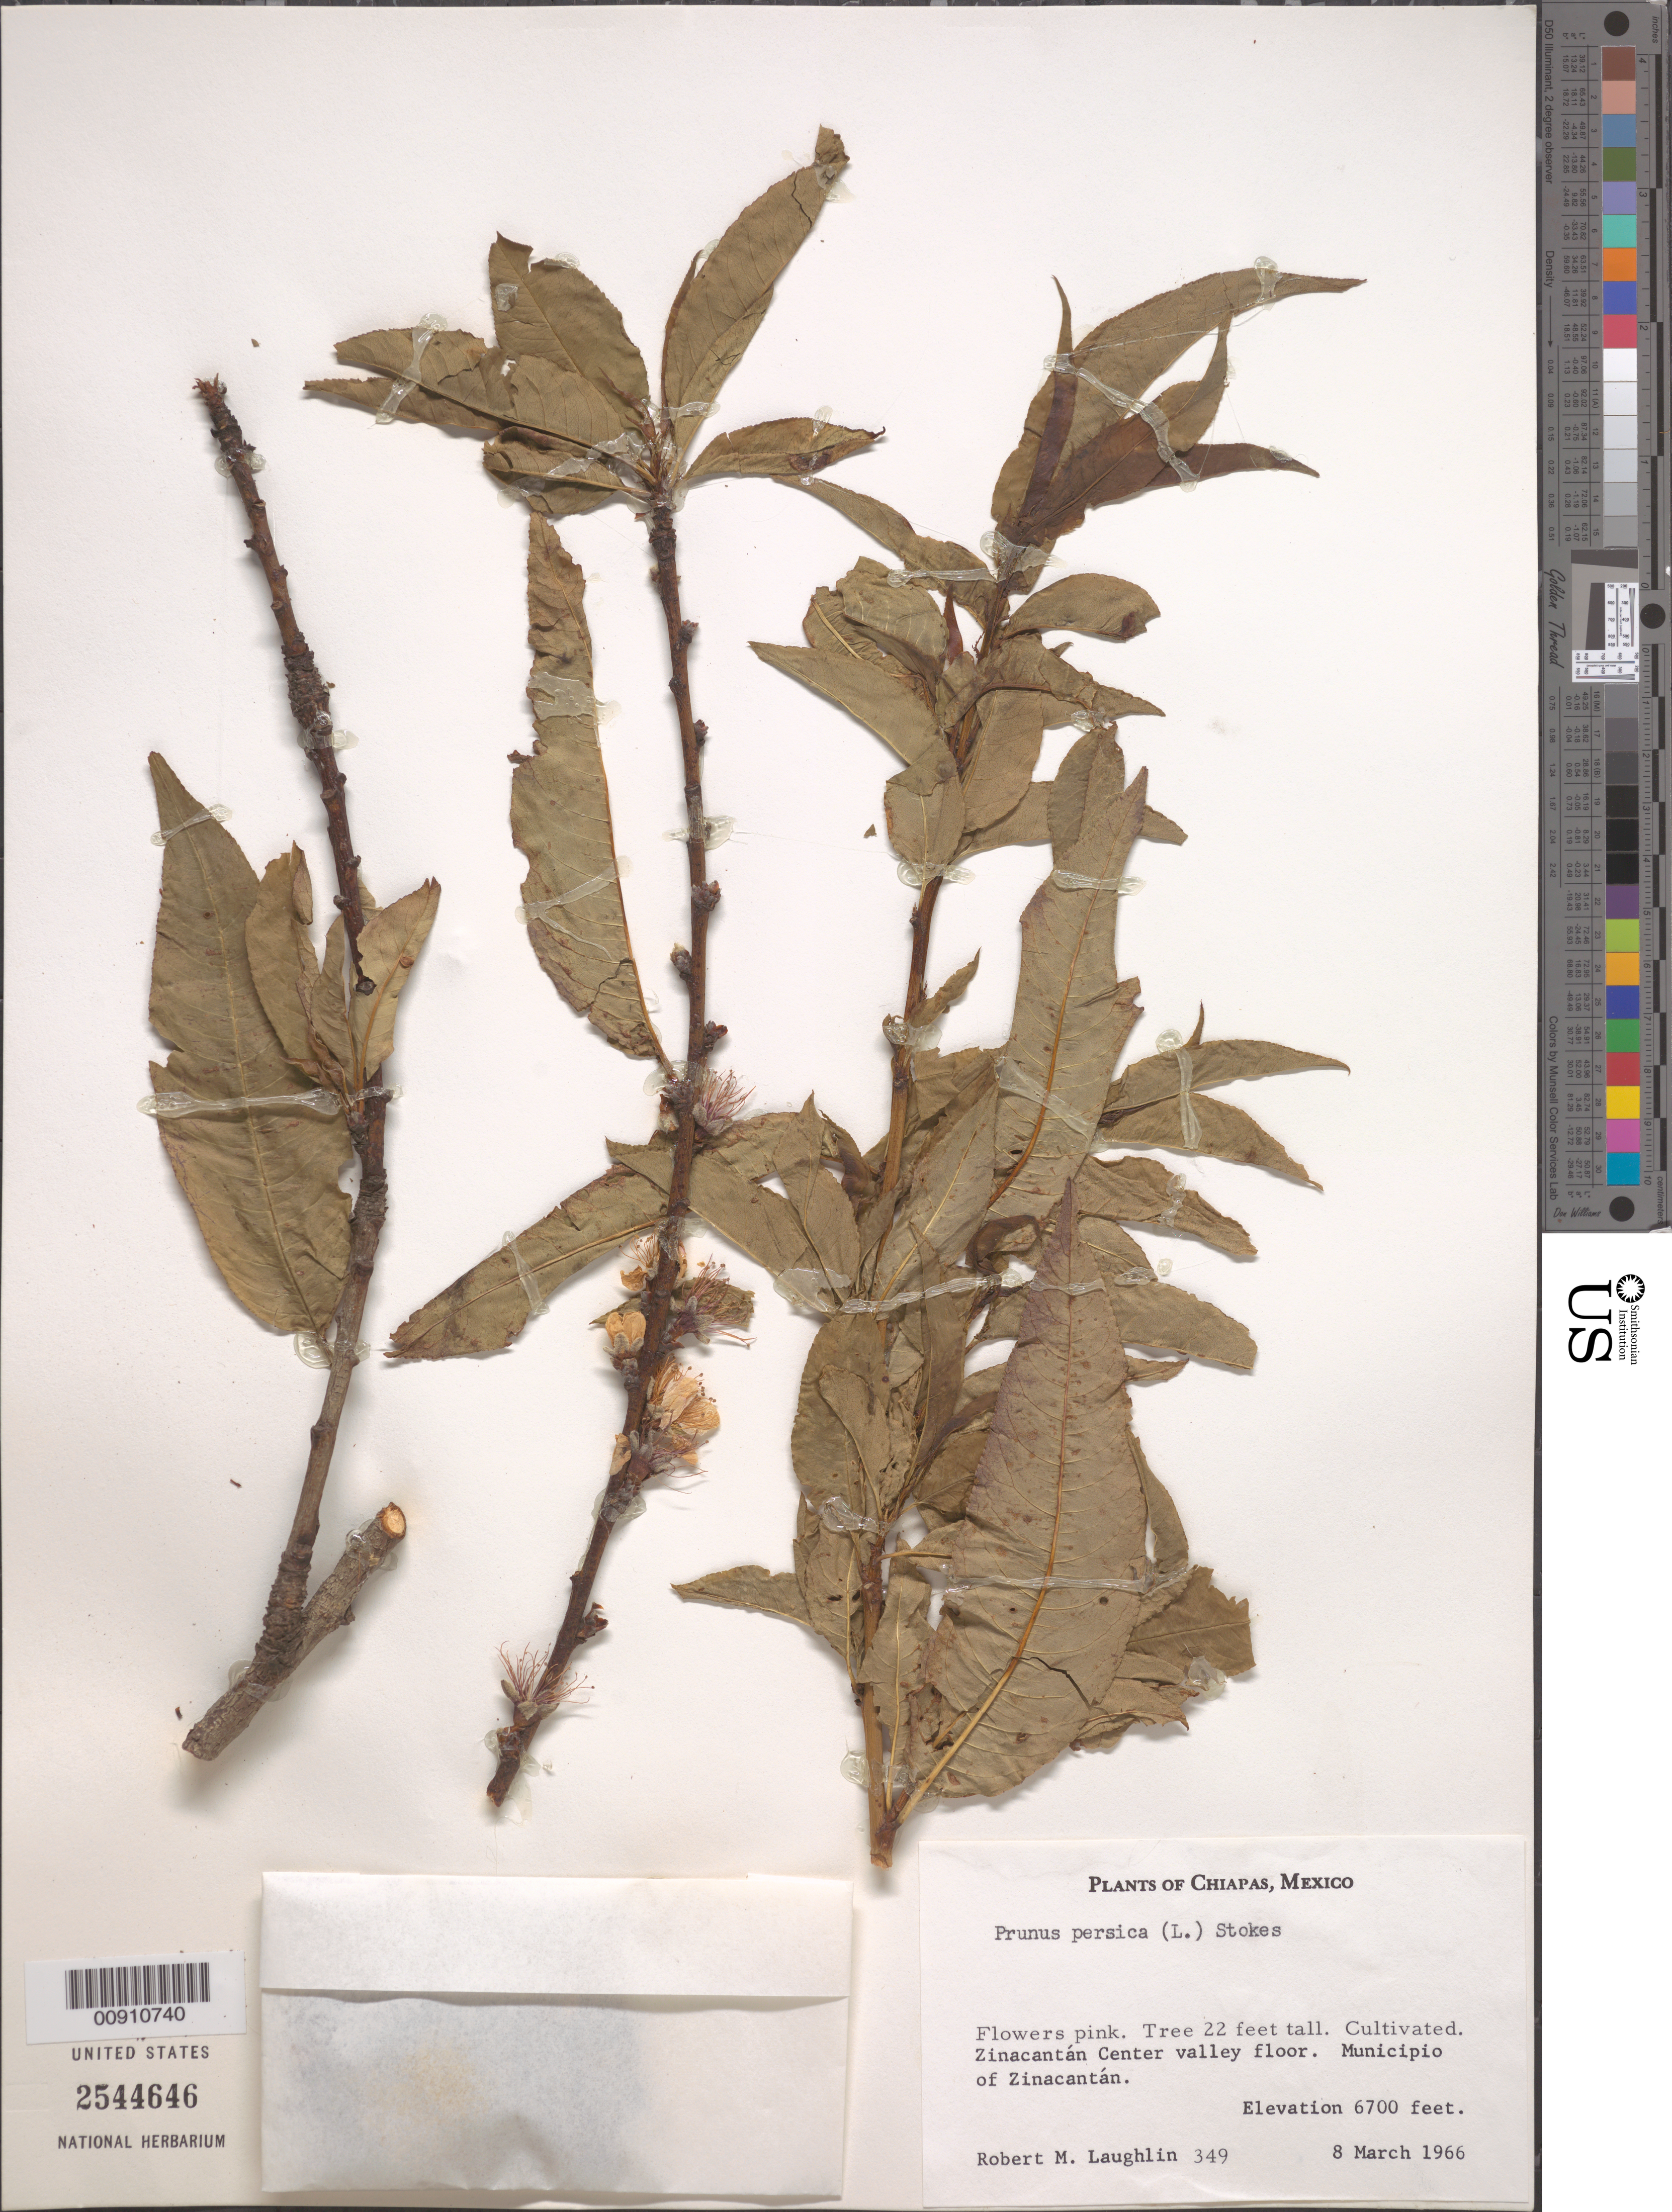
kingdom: Plantae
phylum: Tracheophyta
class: Magnoliopsida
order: Rosales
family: Rosaceae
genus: Prunus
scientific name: Prunus persica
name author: (L.) Batsch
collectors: R. M. Laughlin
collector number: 349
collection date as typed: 08 Mar 1966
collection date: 1966-03-08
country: Mexico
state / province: Chiapas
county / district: Zinacantán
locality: Zinacantán Center valley floor. Municipio of Zinacantán, Chiapas.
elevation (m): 2042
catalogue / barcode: US 2544646